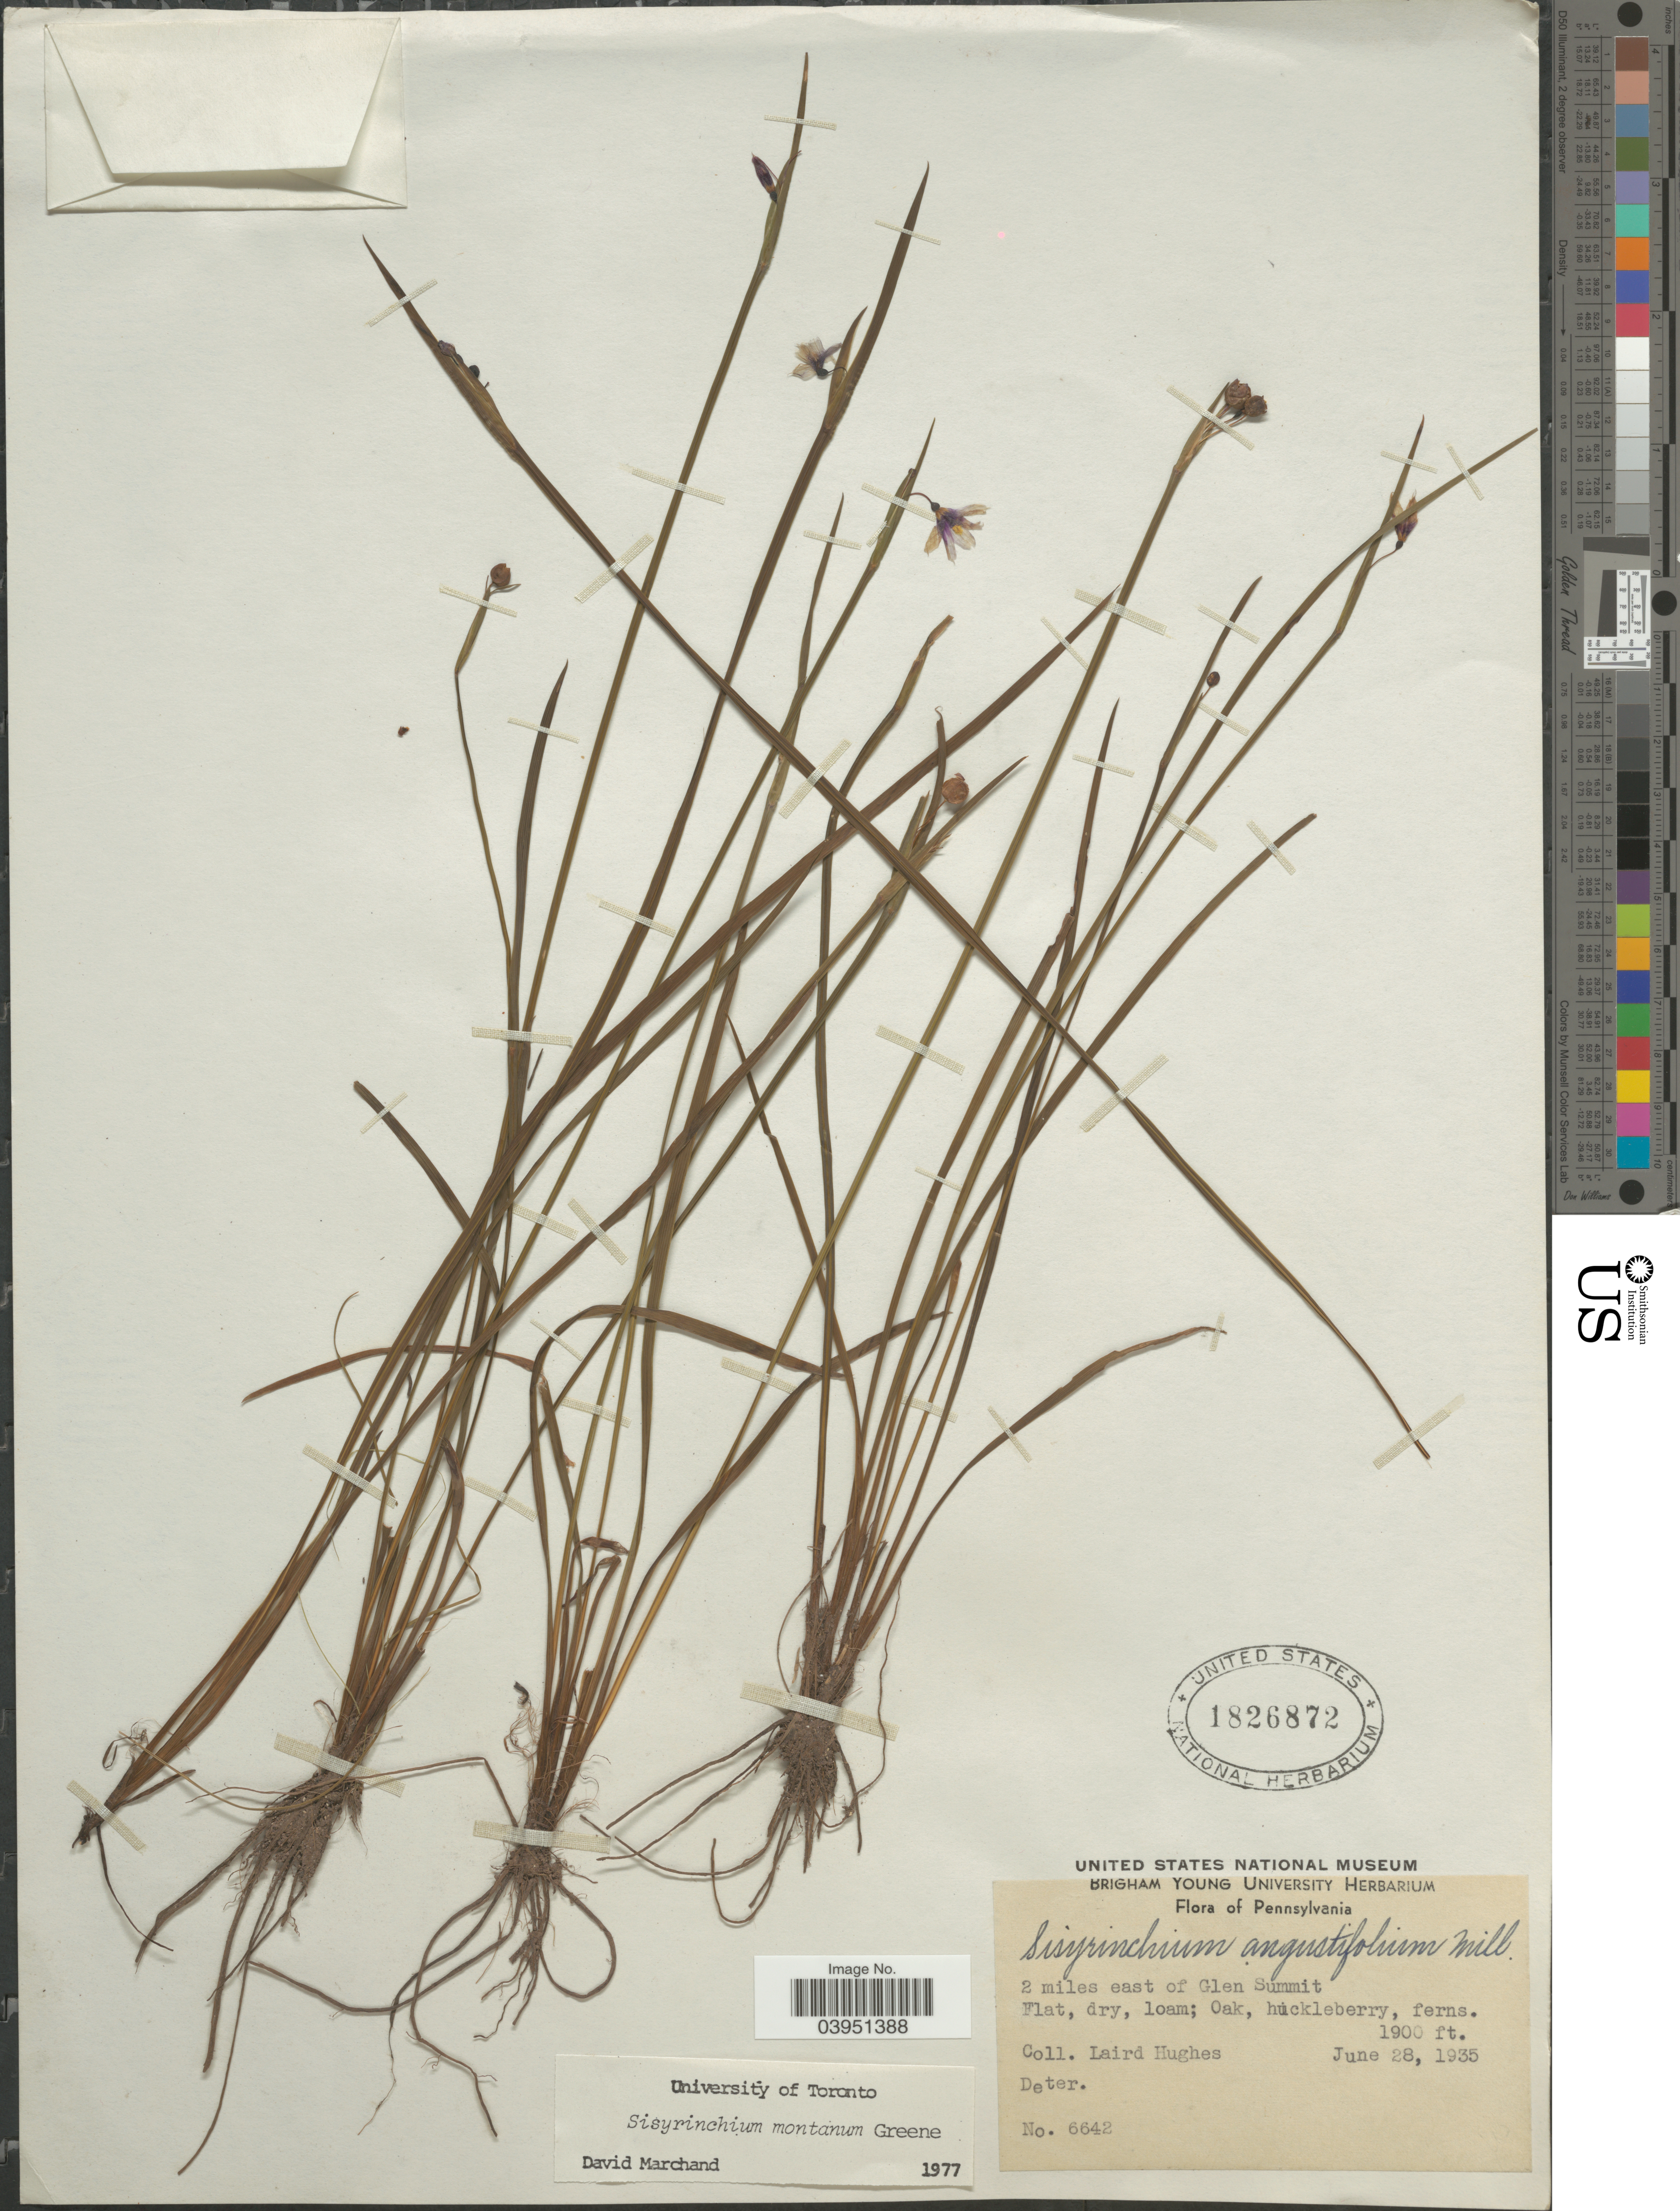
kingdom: Plantae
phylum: Tracheophyta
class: Liliopsida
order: Asparagales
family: Iridaceae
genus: Sisyrinchium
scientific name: Sisyrinchium montanum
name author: Greene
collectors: L. Hughes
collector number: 6642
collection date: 1935-06-28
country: United States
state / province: Pennsylvania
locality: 2 miles east of Glen Summit.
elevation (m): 579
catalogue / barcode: US 1826872